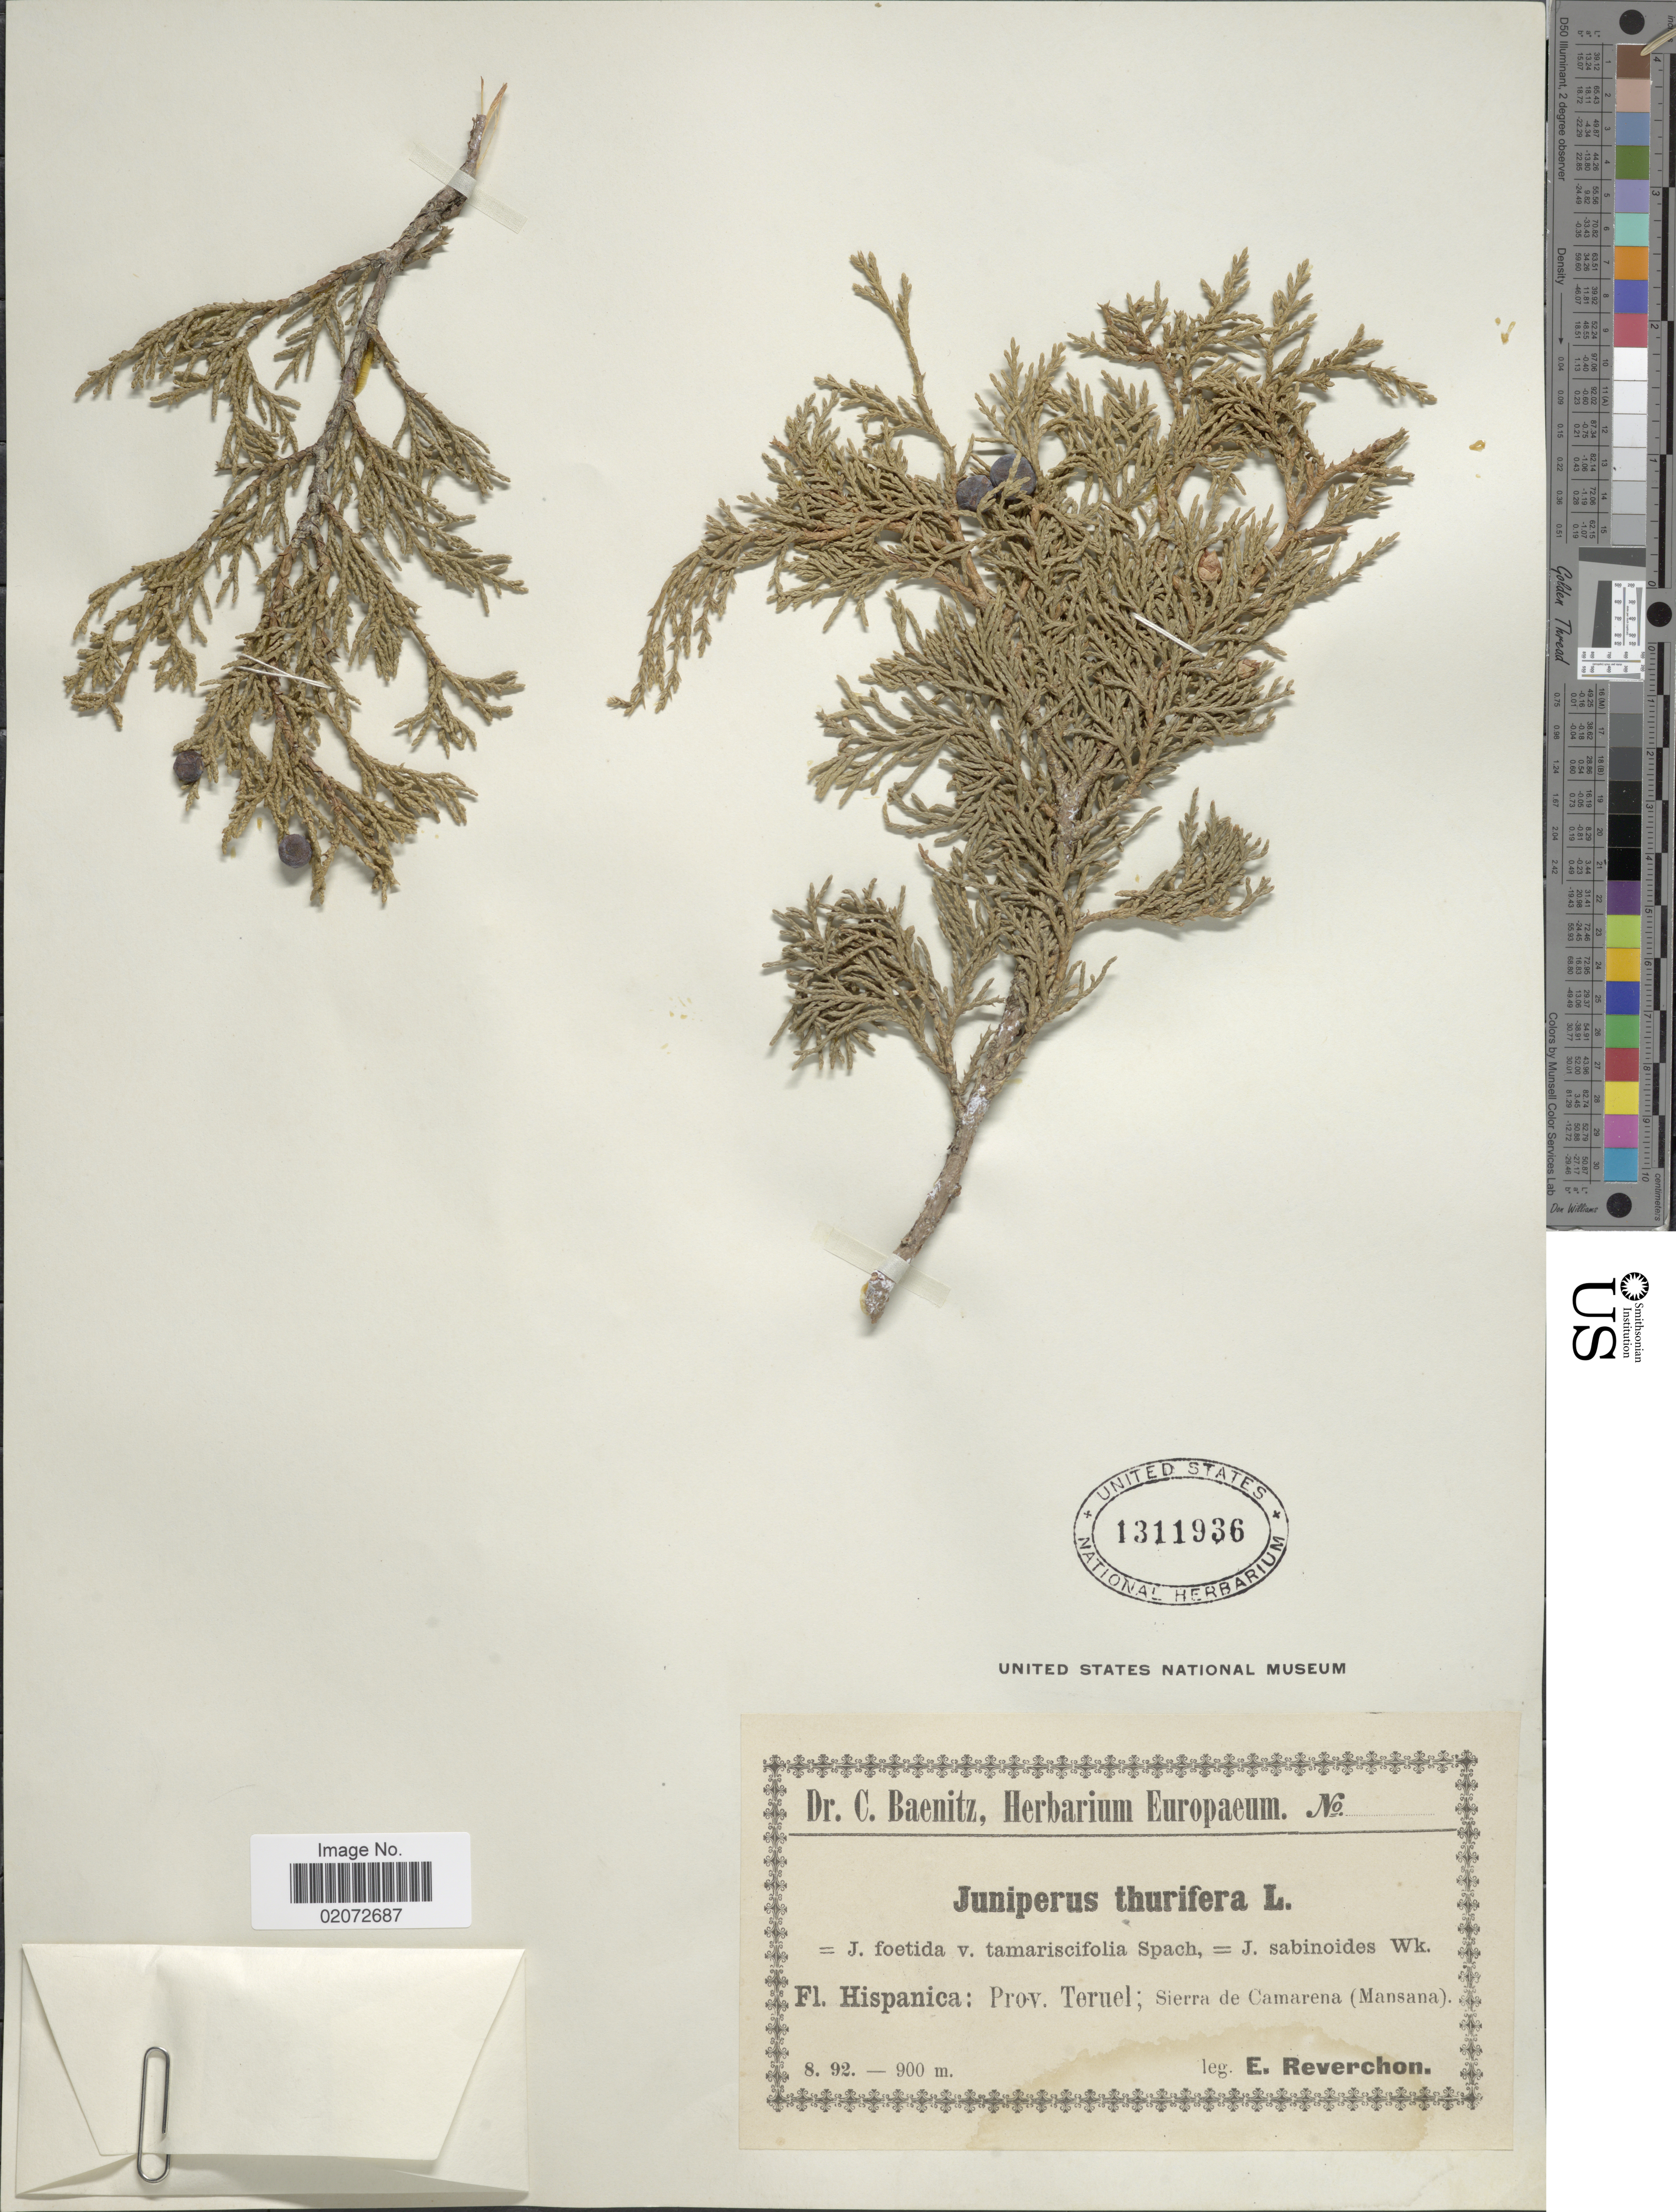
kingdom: Plantae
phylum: Tracheophyta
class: Pinopsida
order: Pinales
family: Cupressaceae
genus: Juniperus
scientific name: Juniperus thurifera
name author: L.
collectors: E. Reverchon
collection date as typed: Transcribed d/m/y: /8/92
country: Spain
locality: Hispanica: Prov. Teruel; Sierra da Camarena (Mansana)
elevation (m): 900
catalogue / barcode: US 1311936